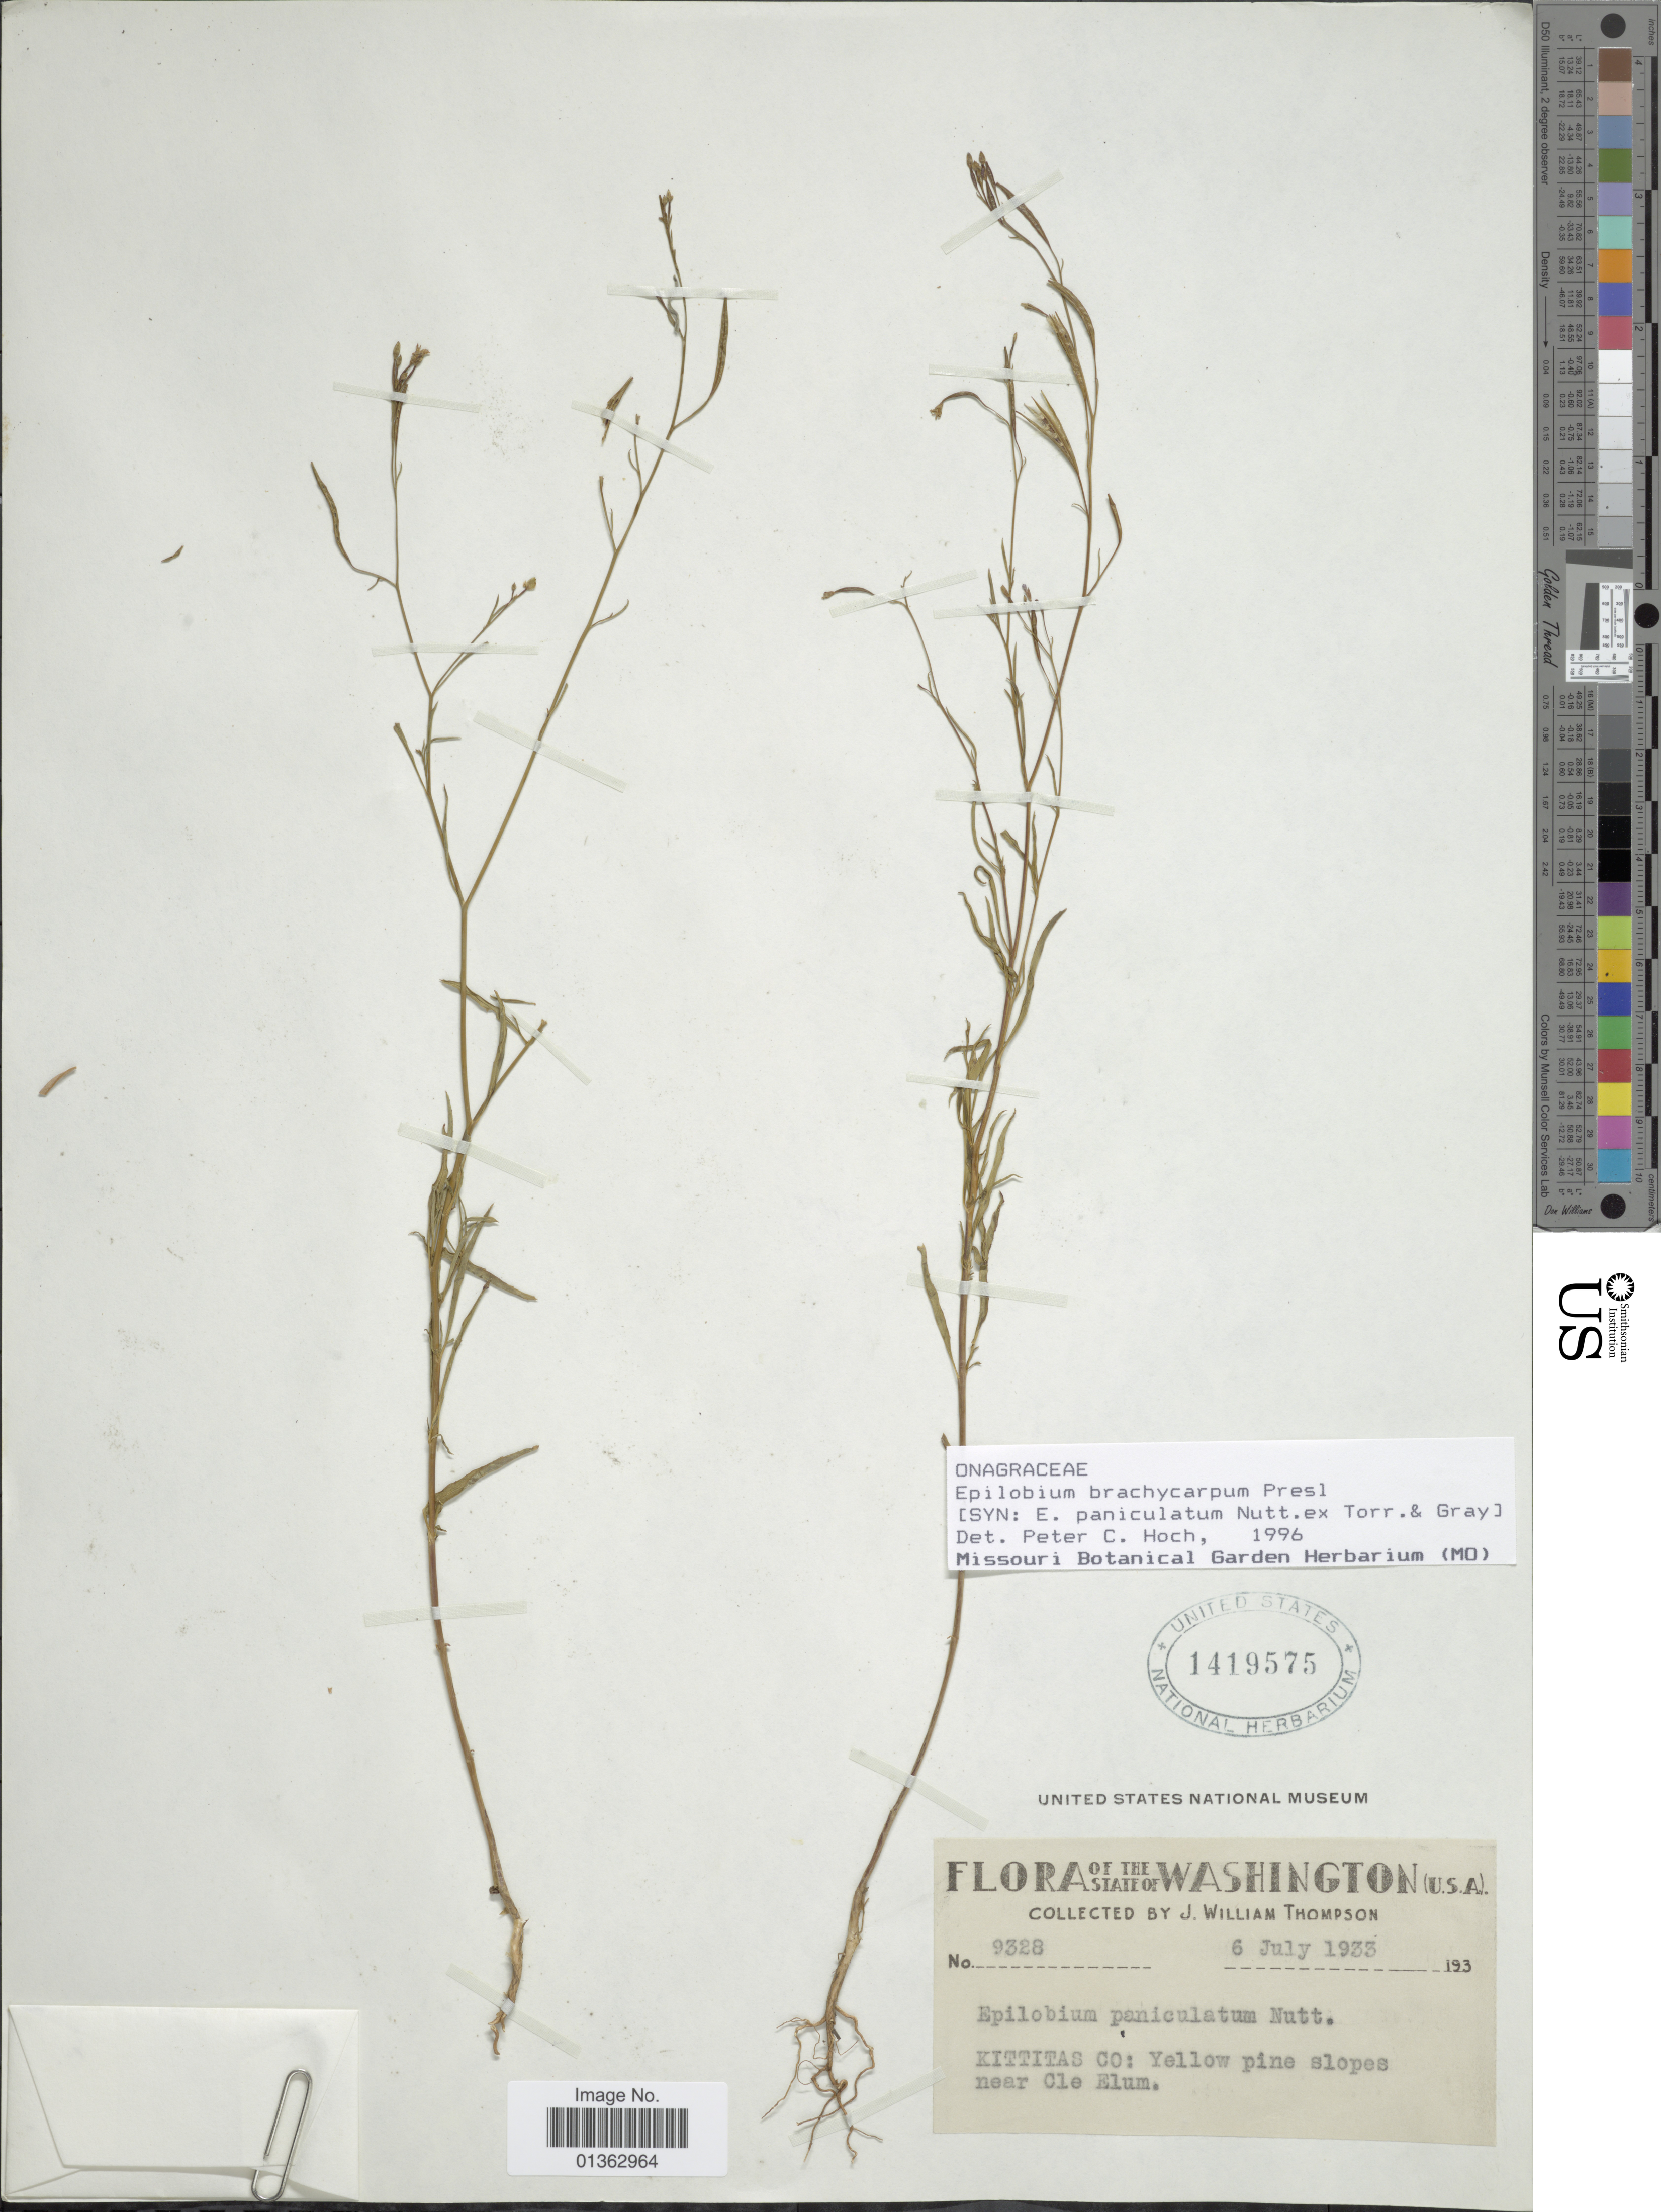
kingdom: Plantae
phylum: Tracheophyta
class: Magnoliopsida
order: Myrtales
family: Onagraceae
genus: Epilobium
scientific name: Epilobium brachycarpum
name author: C. Presl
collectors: J. W. Thompson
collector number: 9328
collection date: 1933-07-06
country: United States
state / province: Washington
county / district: Kittitas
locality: Kittitas Co: Yellow pine slopes near Cle Elum.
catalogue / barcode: US 1419575